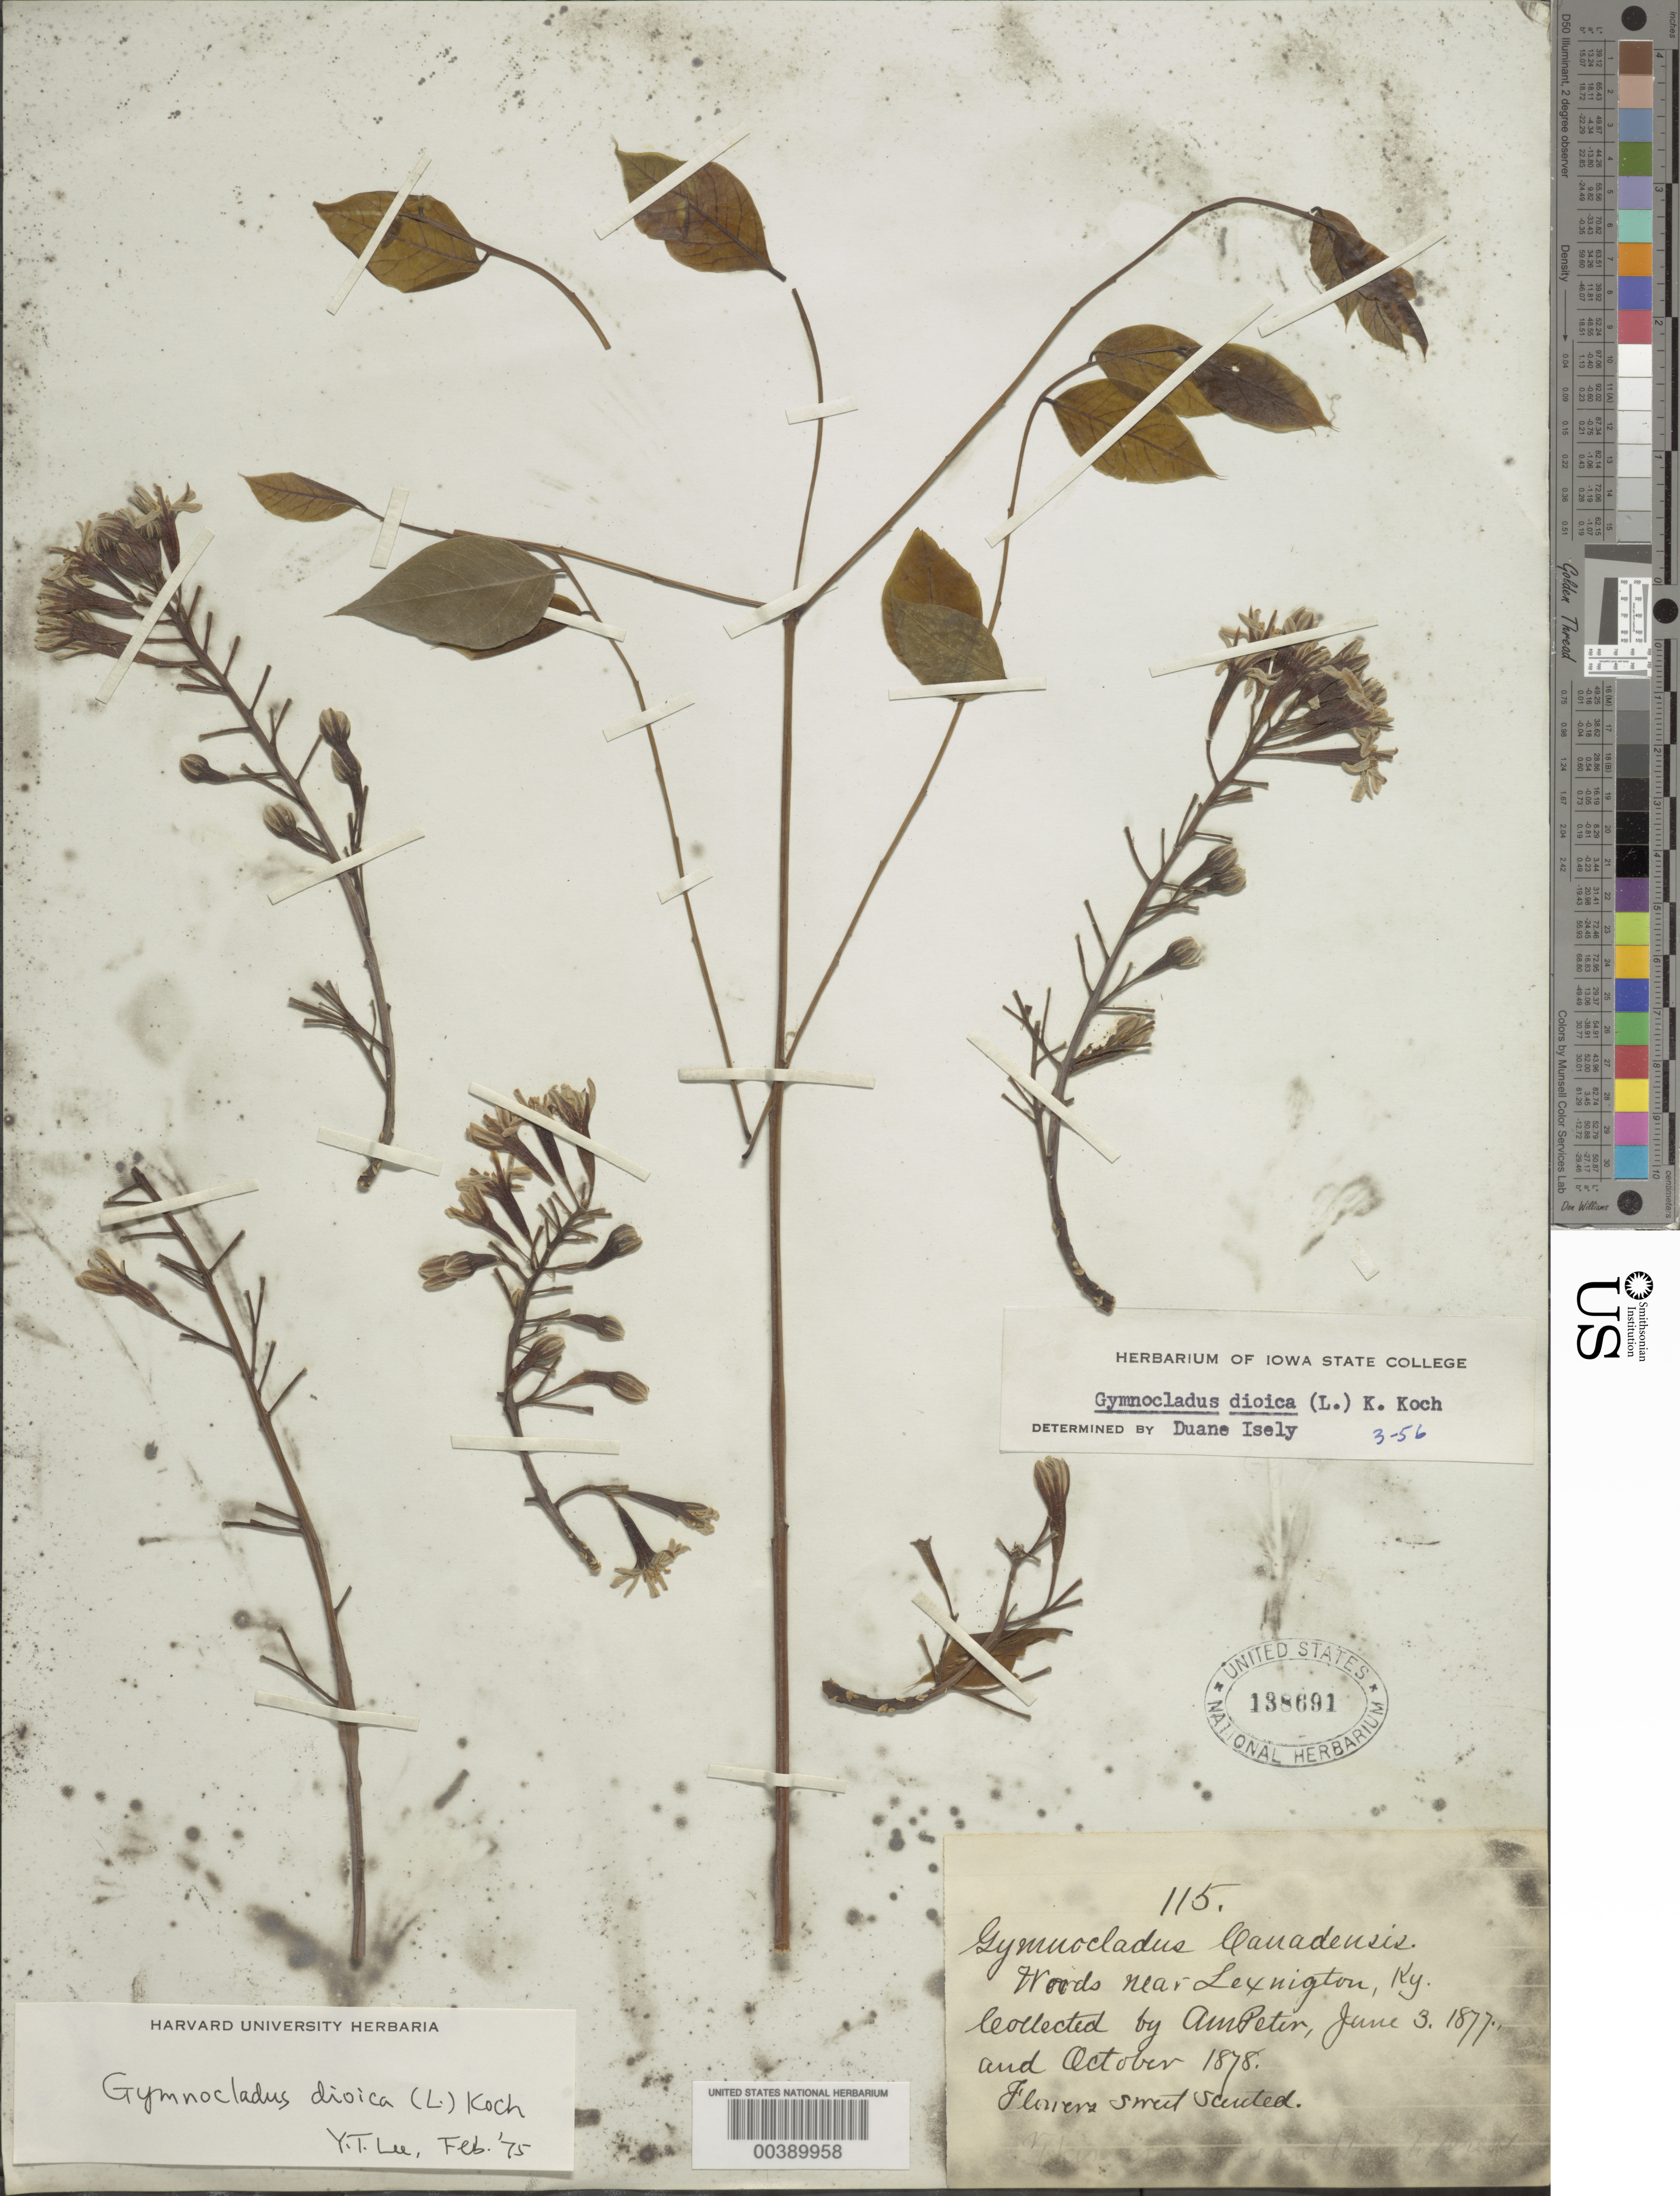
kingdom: Plantae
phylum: Tracheophyta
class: Magnoliopsida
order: Fabales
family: Fabaceae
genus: Gymnocladus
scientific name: Gymnocladus dioicus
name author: (L.) K. Koch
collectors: A. M. Peter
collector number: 115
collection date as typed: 03 Jun 1877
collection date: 1877-06-03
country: United States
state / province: Kentucky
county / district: Fayette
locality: Near lexington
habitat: Woods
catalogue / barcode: US 138691